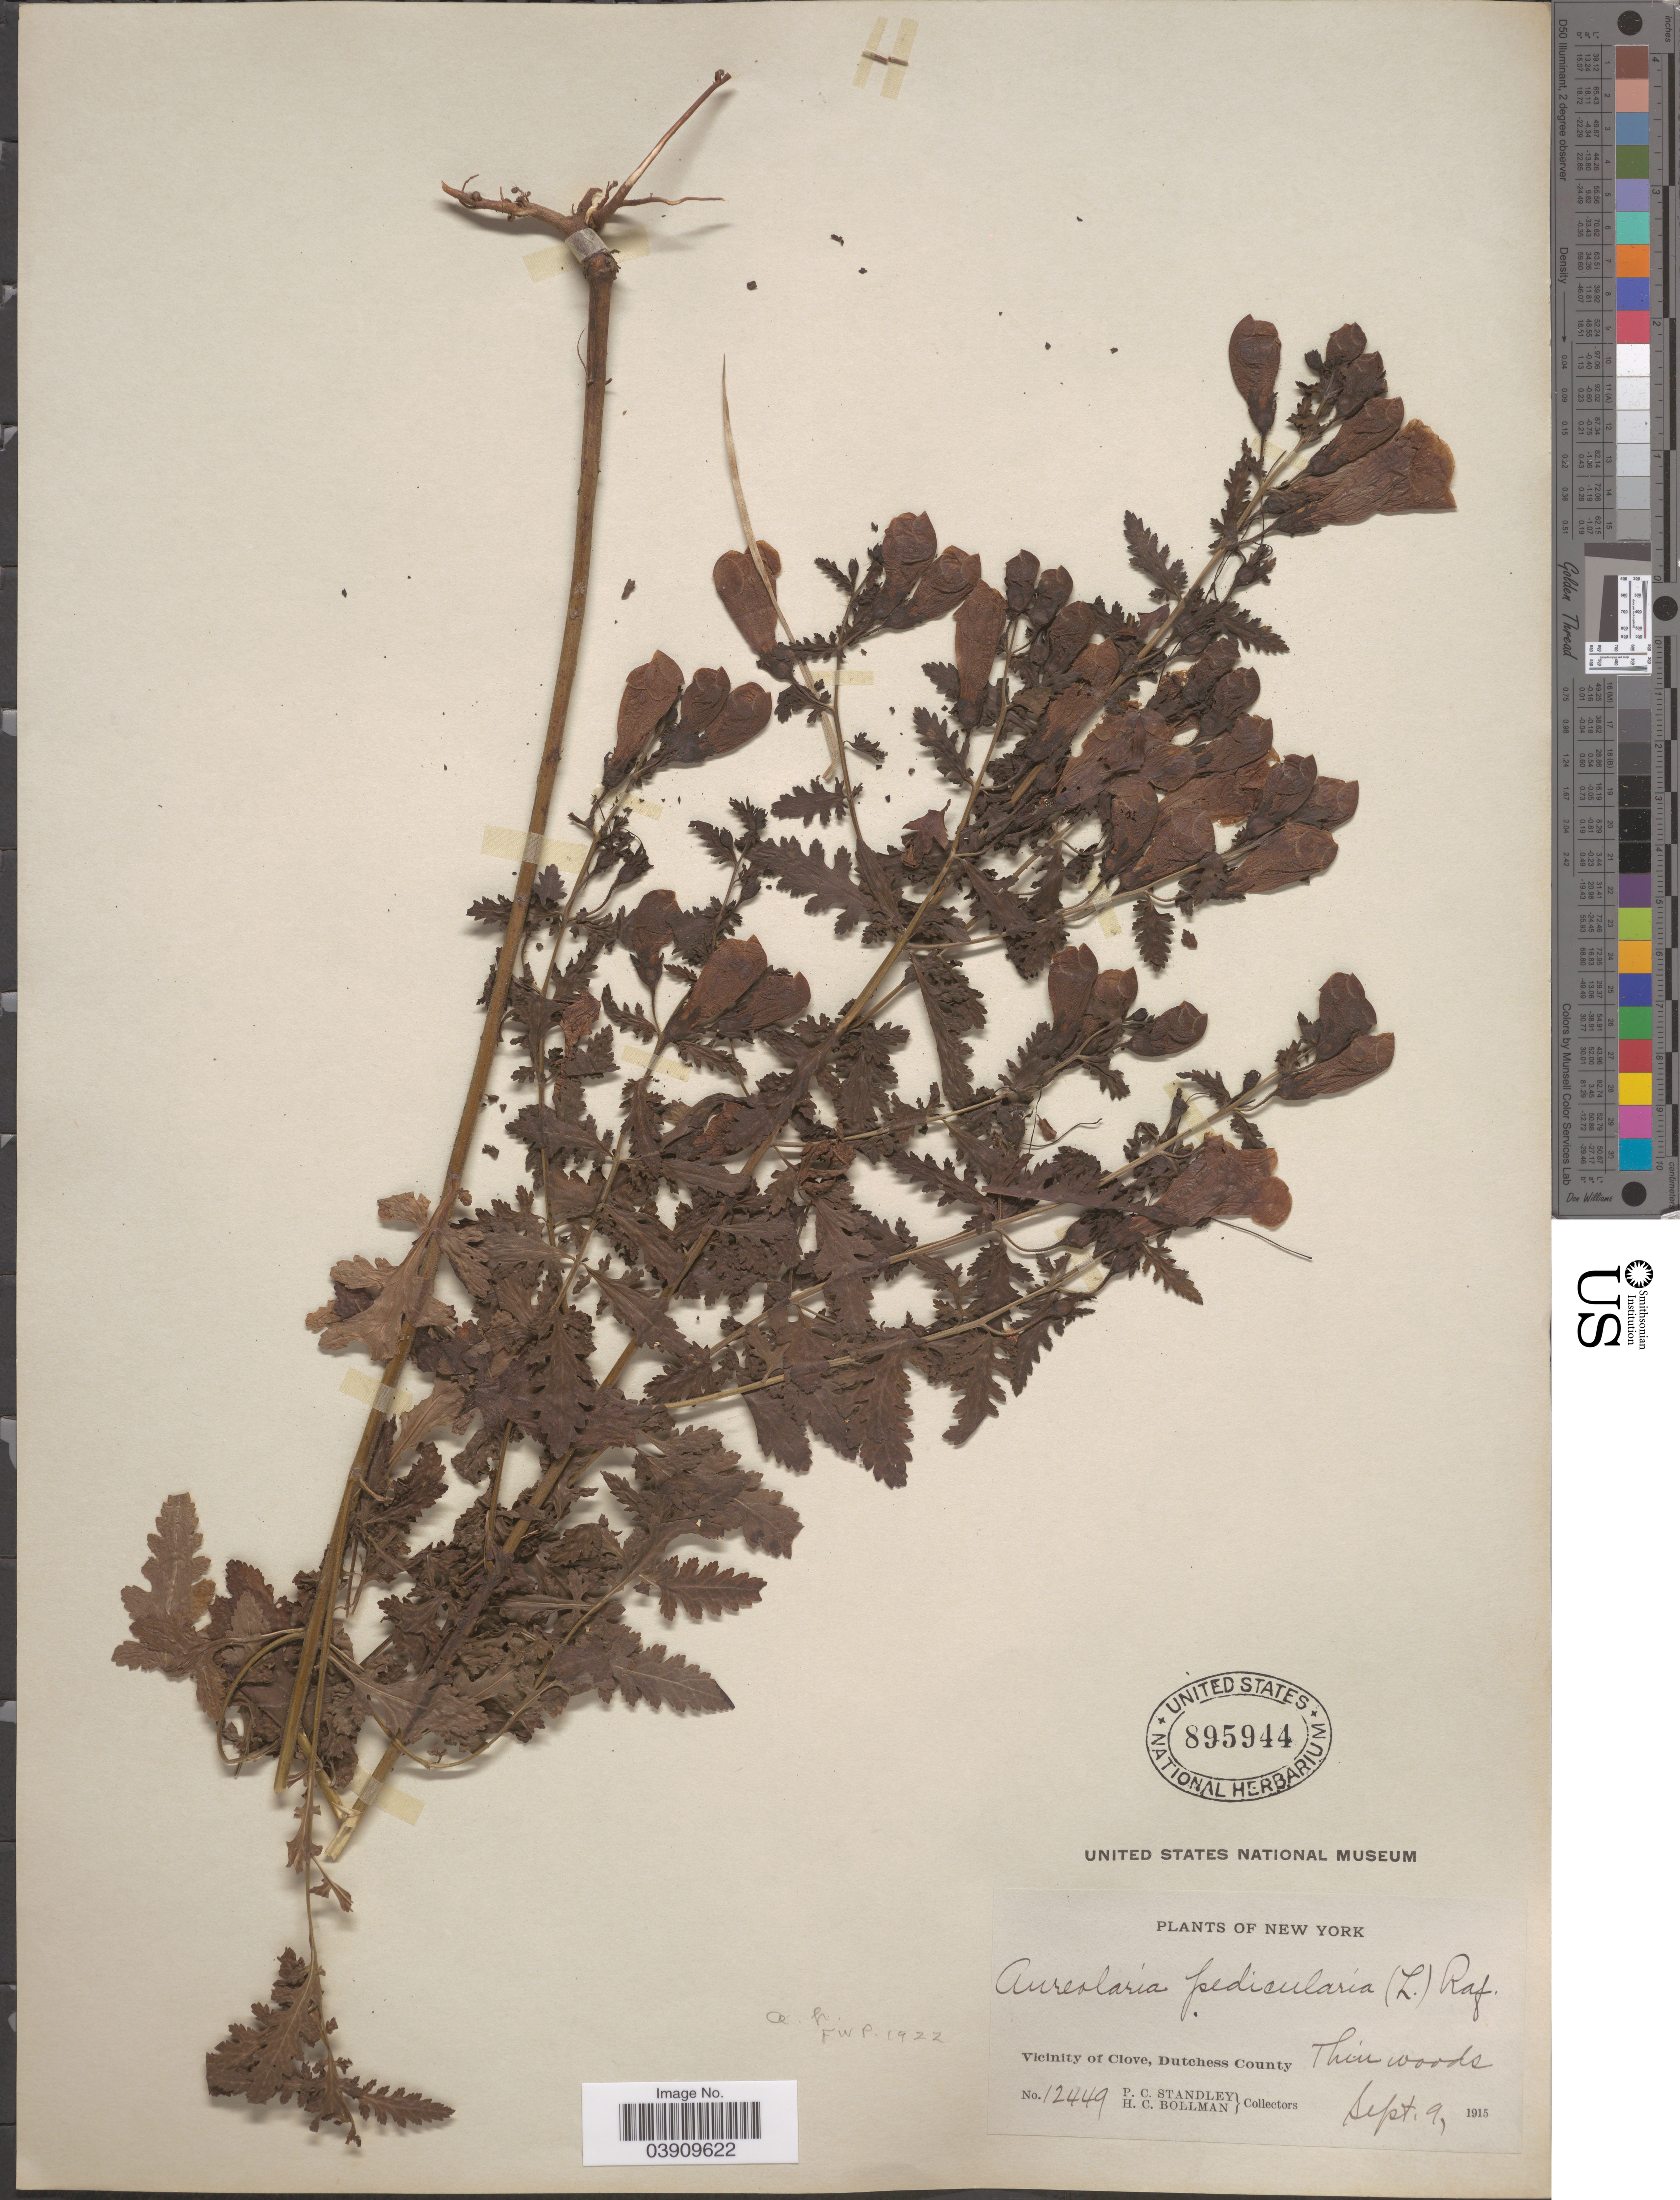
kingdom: Plantae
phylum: Tracheophyta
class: Magnoliopsida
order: Lamiales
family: Orobanchaceae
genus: Aureolaria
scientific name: Aureolaria pedicularia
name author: (L.) Raf. ex Farw.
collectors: P. C. Standley & H. C. Bollman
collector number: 12449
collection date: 1915-09-09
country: United States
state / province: New York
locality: Vicinity of Clove, Dutchess County.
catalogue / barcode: US 895944